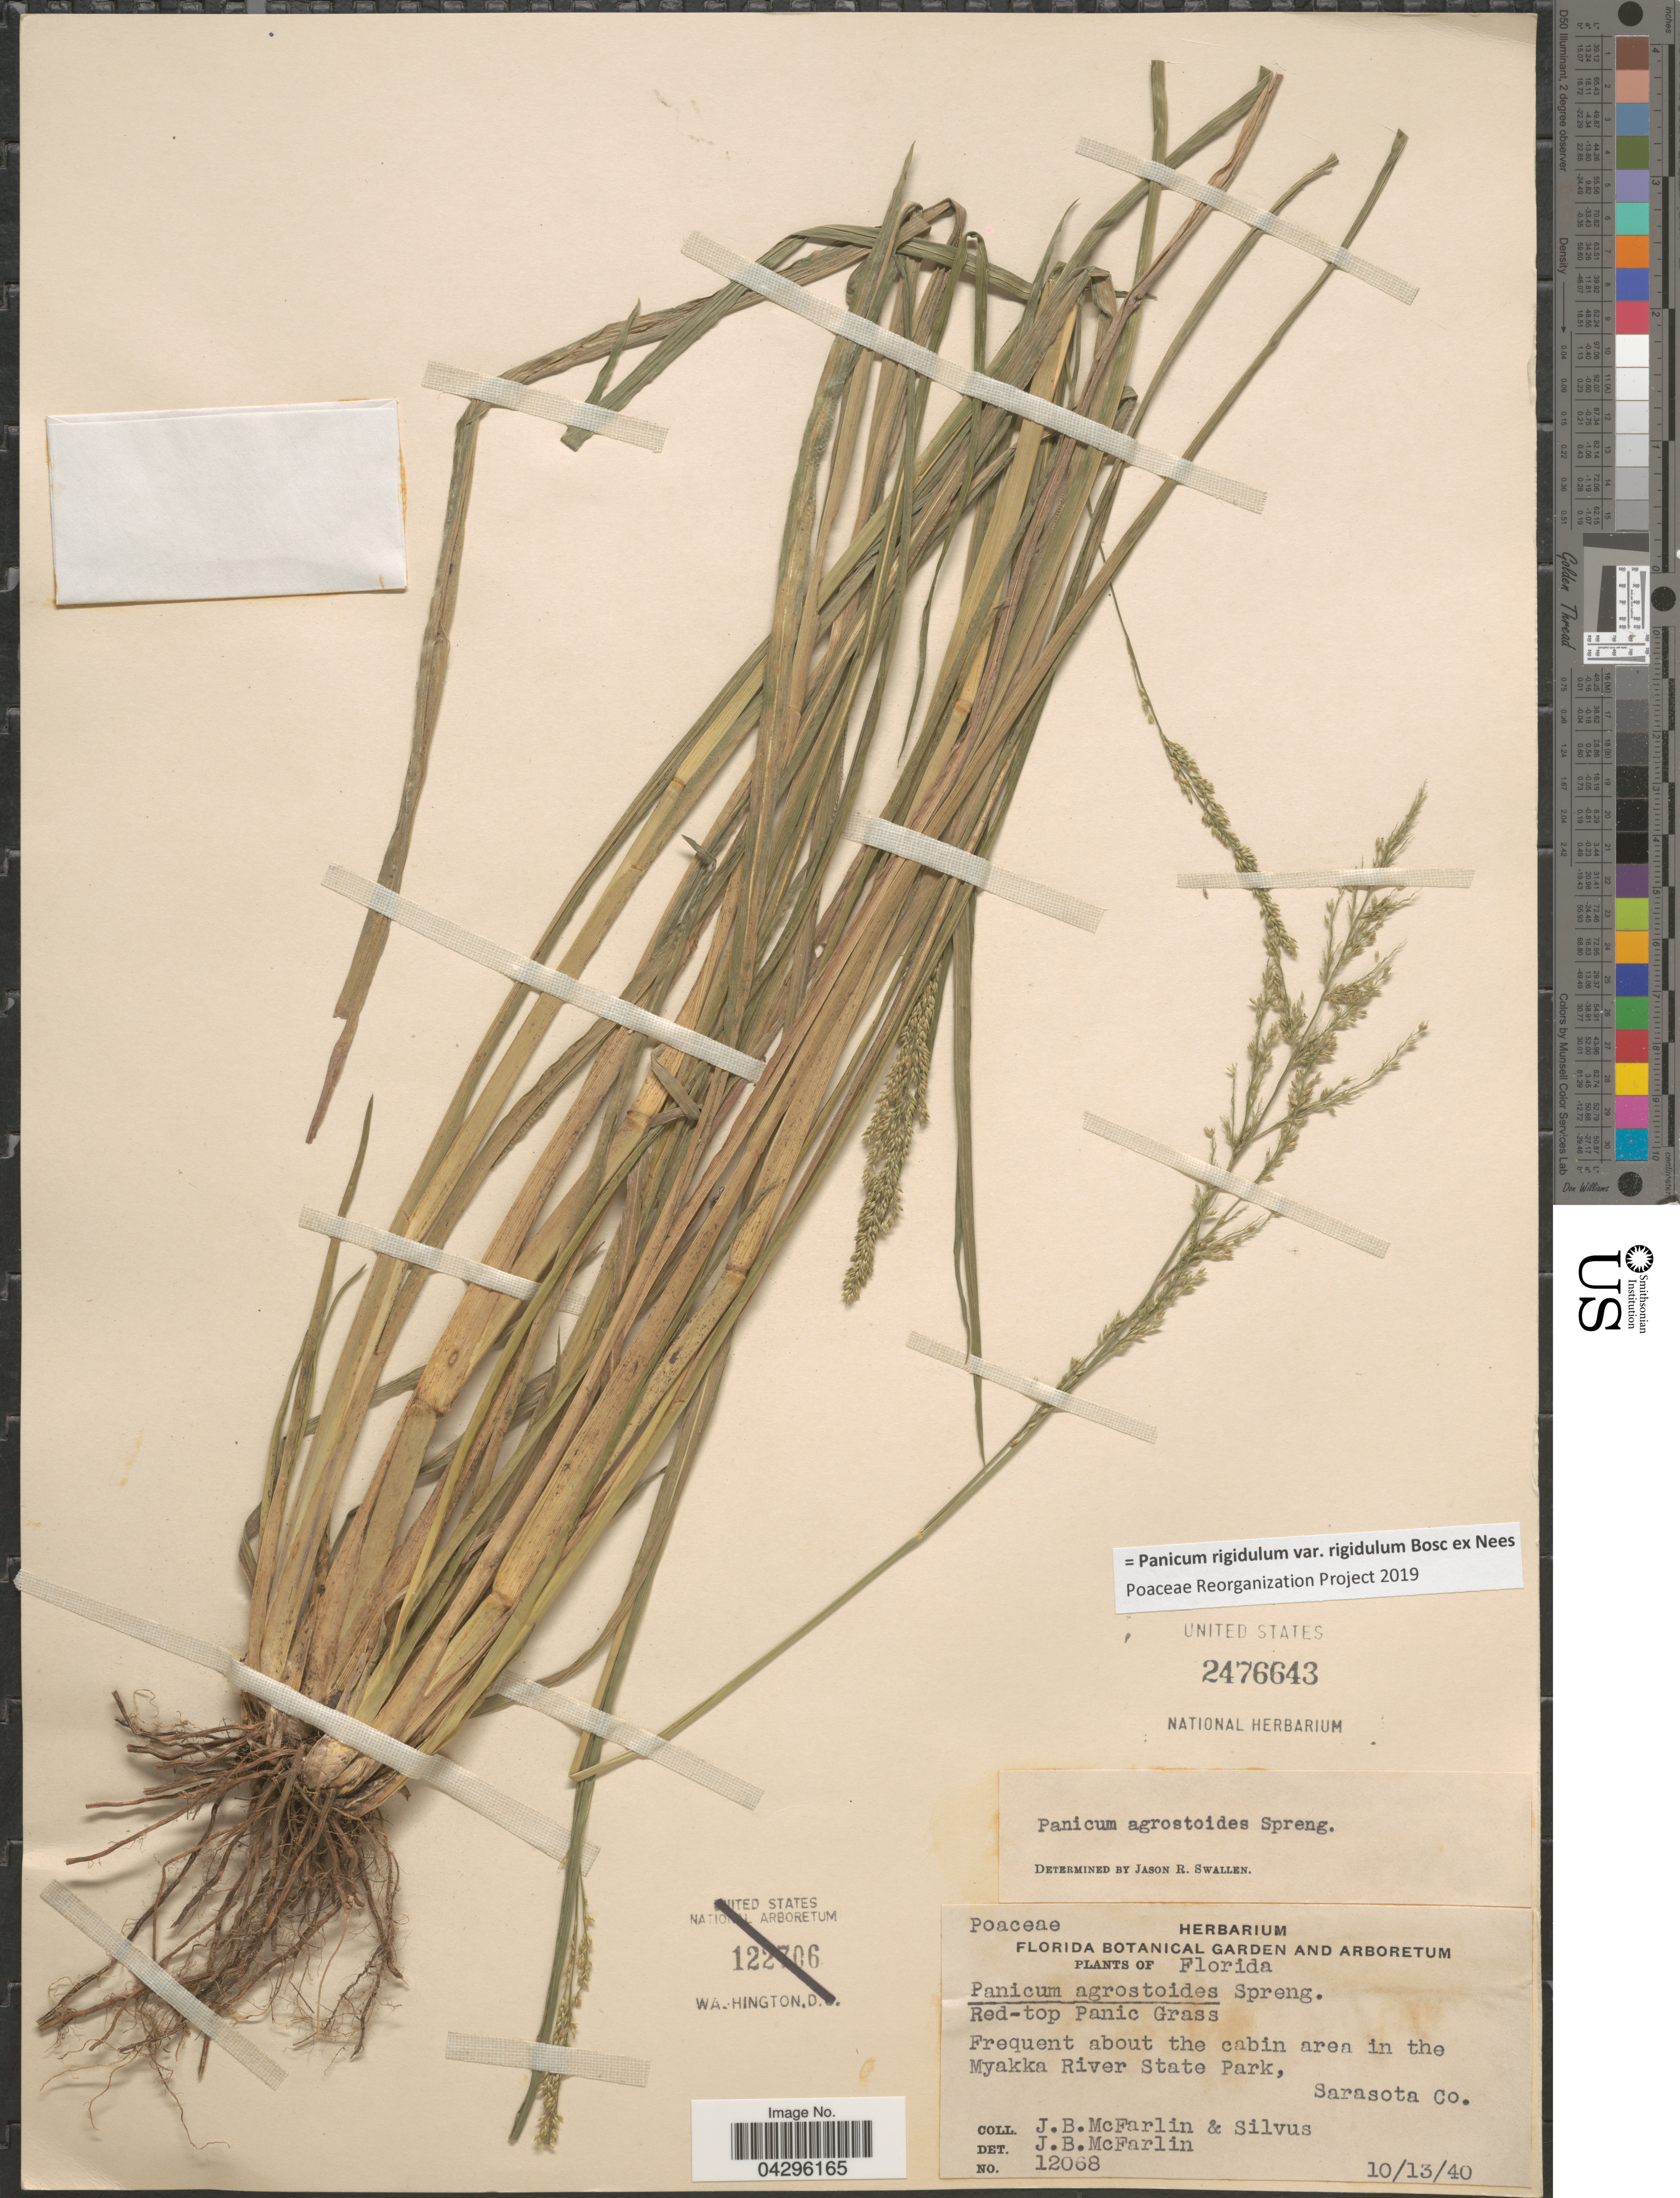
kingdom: Plantae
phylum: Tracheophyta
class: Liliopsida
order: Poales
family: Poaceae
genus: Panicum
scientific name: Panicum rigidulum var. rigidulum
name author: Bosc ex Nees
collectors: J. McFarlin & Silvus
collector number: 12068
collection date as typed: Transcribed d/m/y: 13/10/40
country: United States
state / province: Florida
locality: Frequent about the cabin area in the Myakka River State Park, Sarasota Co.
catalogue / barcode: US 2476643